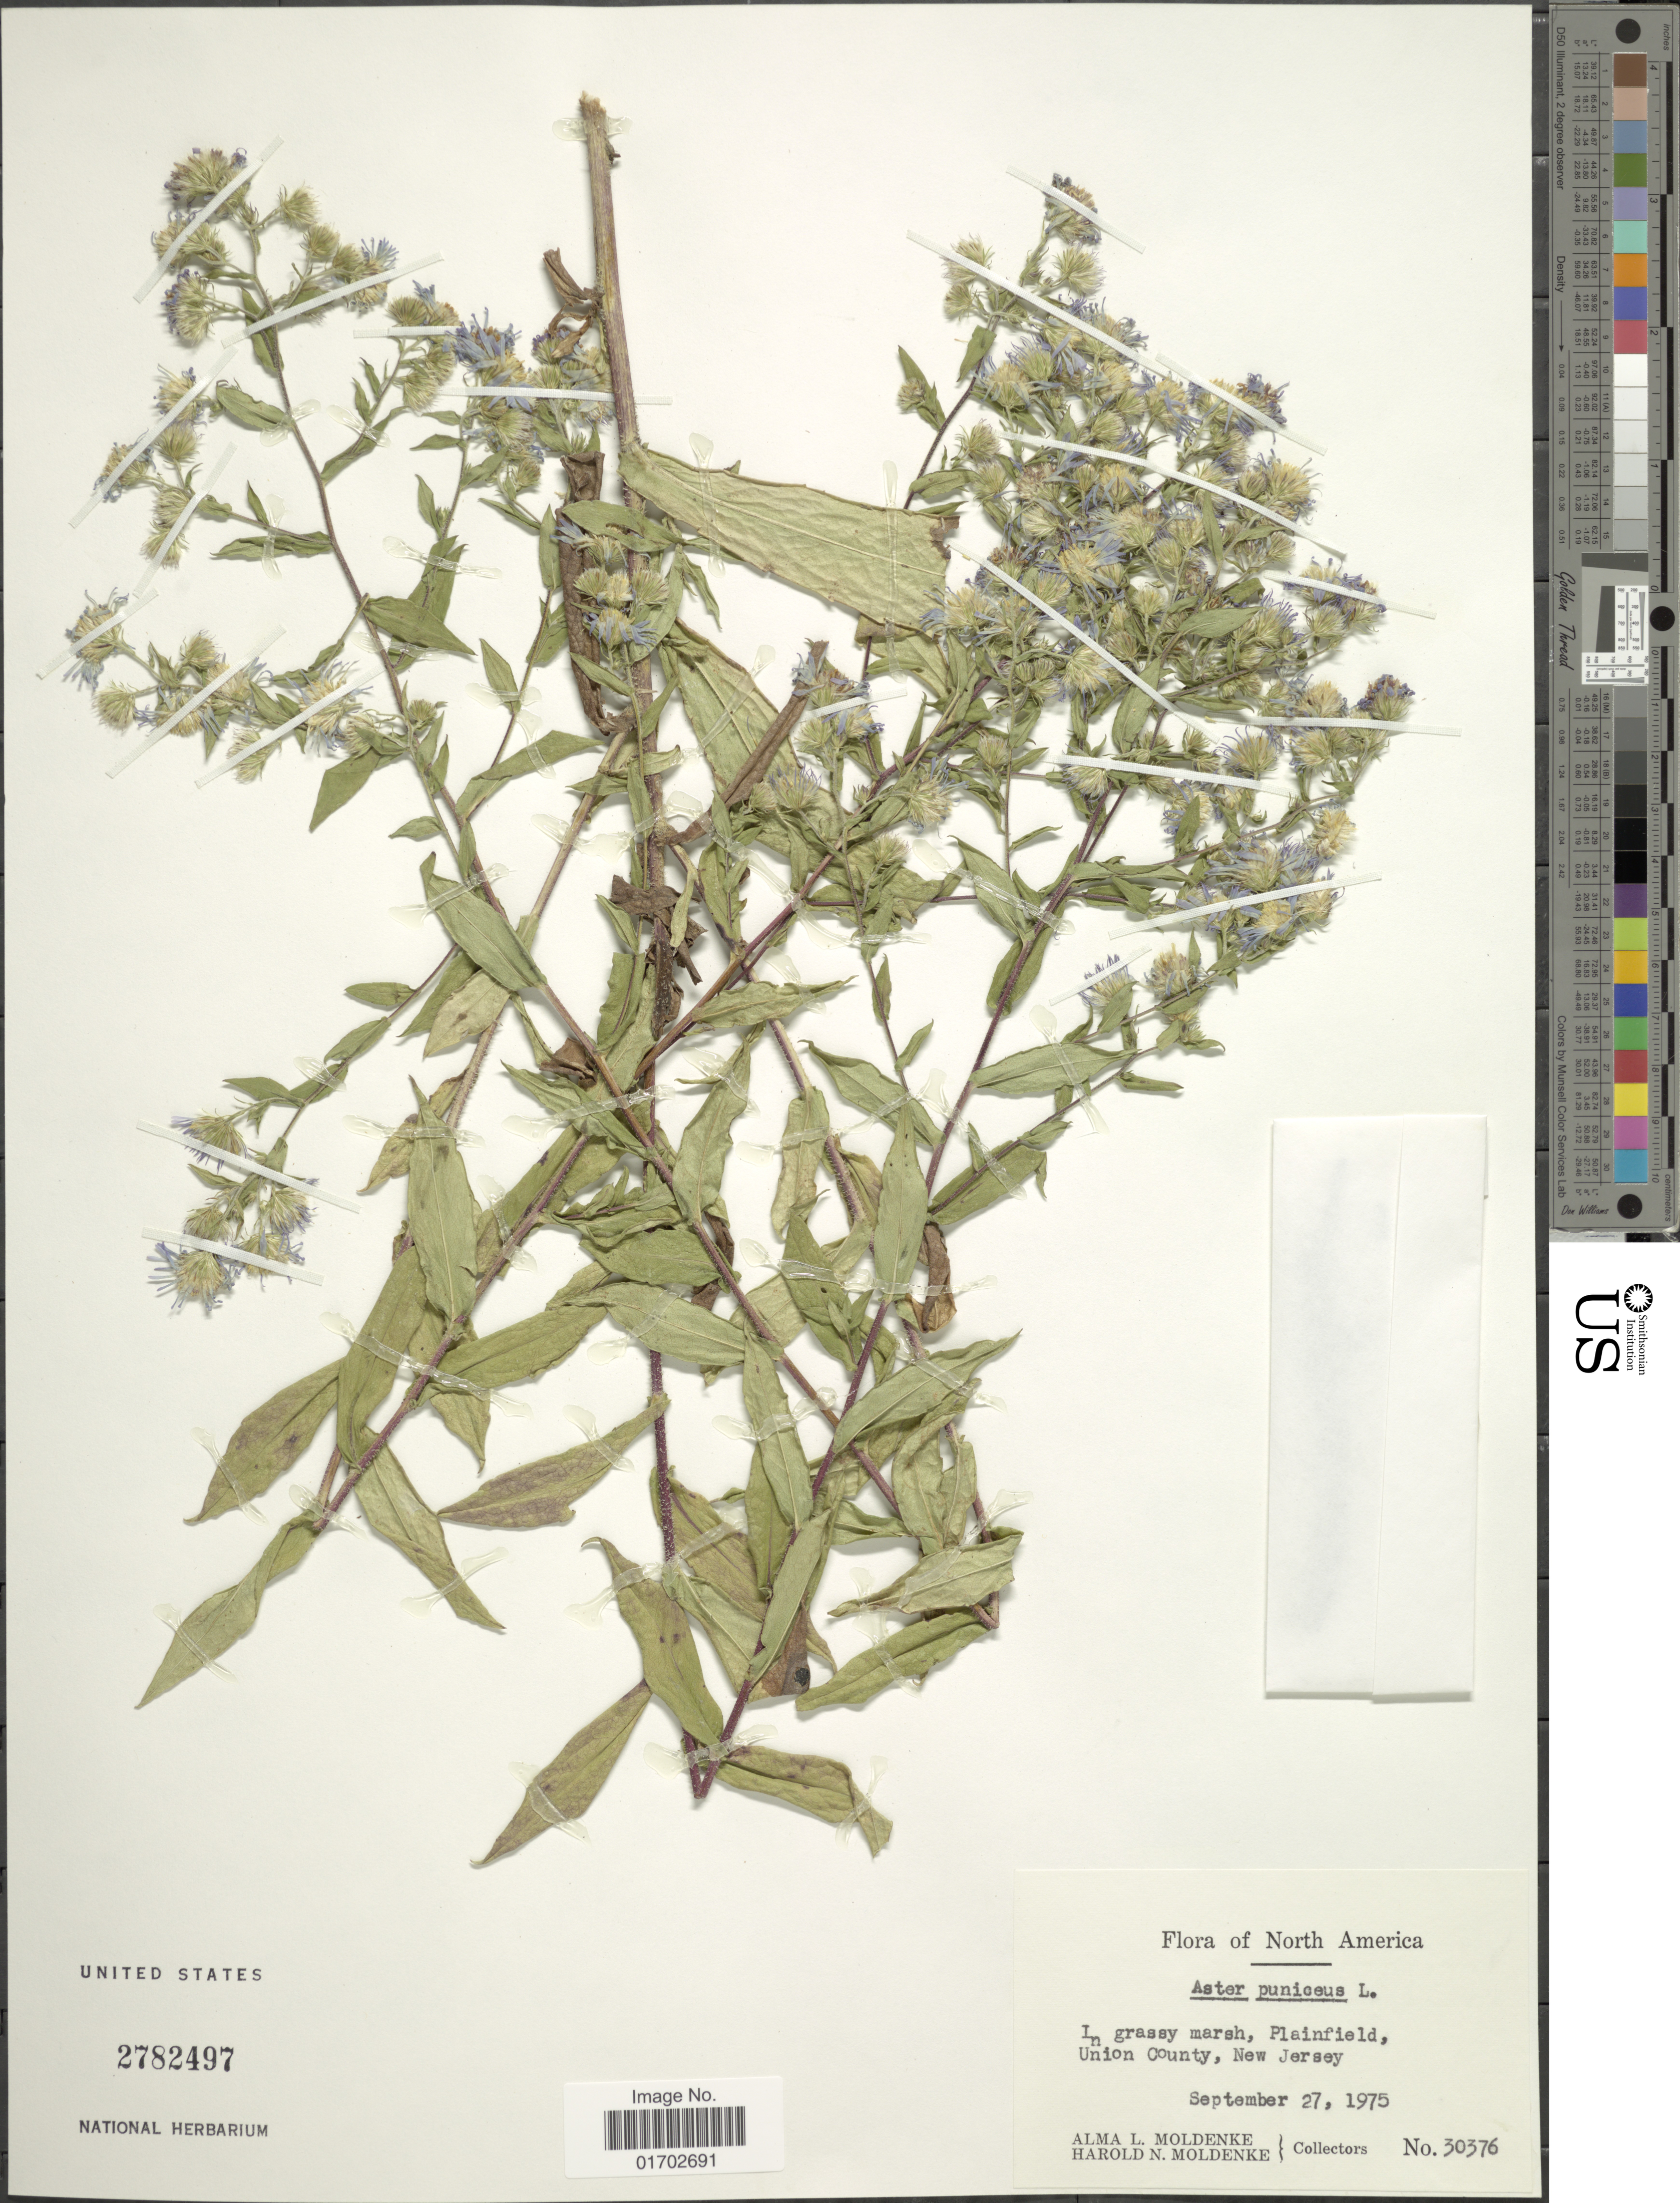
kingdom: Plantae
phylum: Tracheophyta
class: Magnoliopsida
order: Asterales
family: Asteraceae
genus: Symphyotrichum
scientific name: Symphyotrichum puniceum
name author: (L.) Á. Löve & D. Löve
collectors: A. L. Moldenke & H. N. Moldenke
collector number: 30376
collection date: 1975-09-27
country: United States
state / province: New Jersey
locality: In grassy marsh, Plainfield, Union County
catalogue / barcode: US 2782497